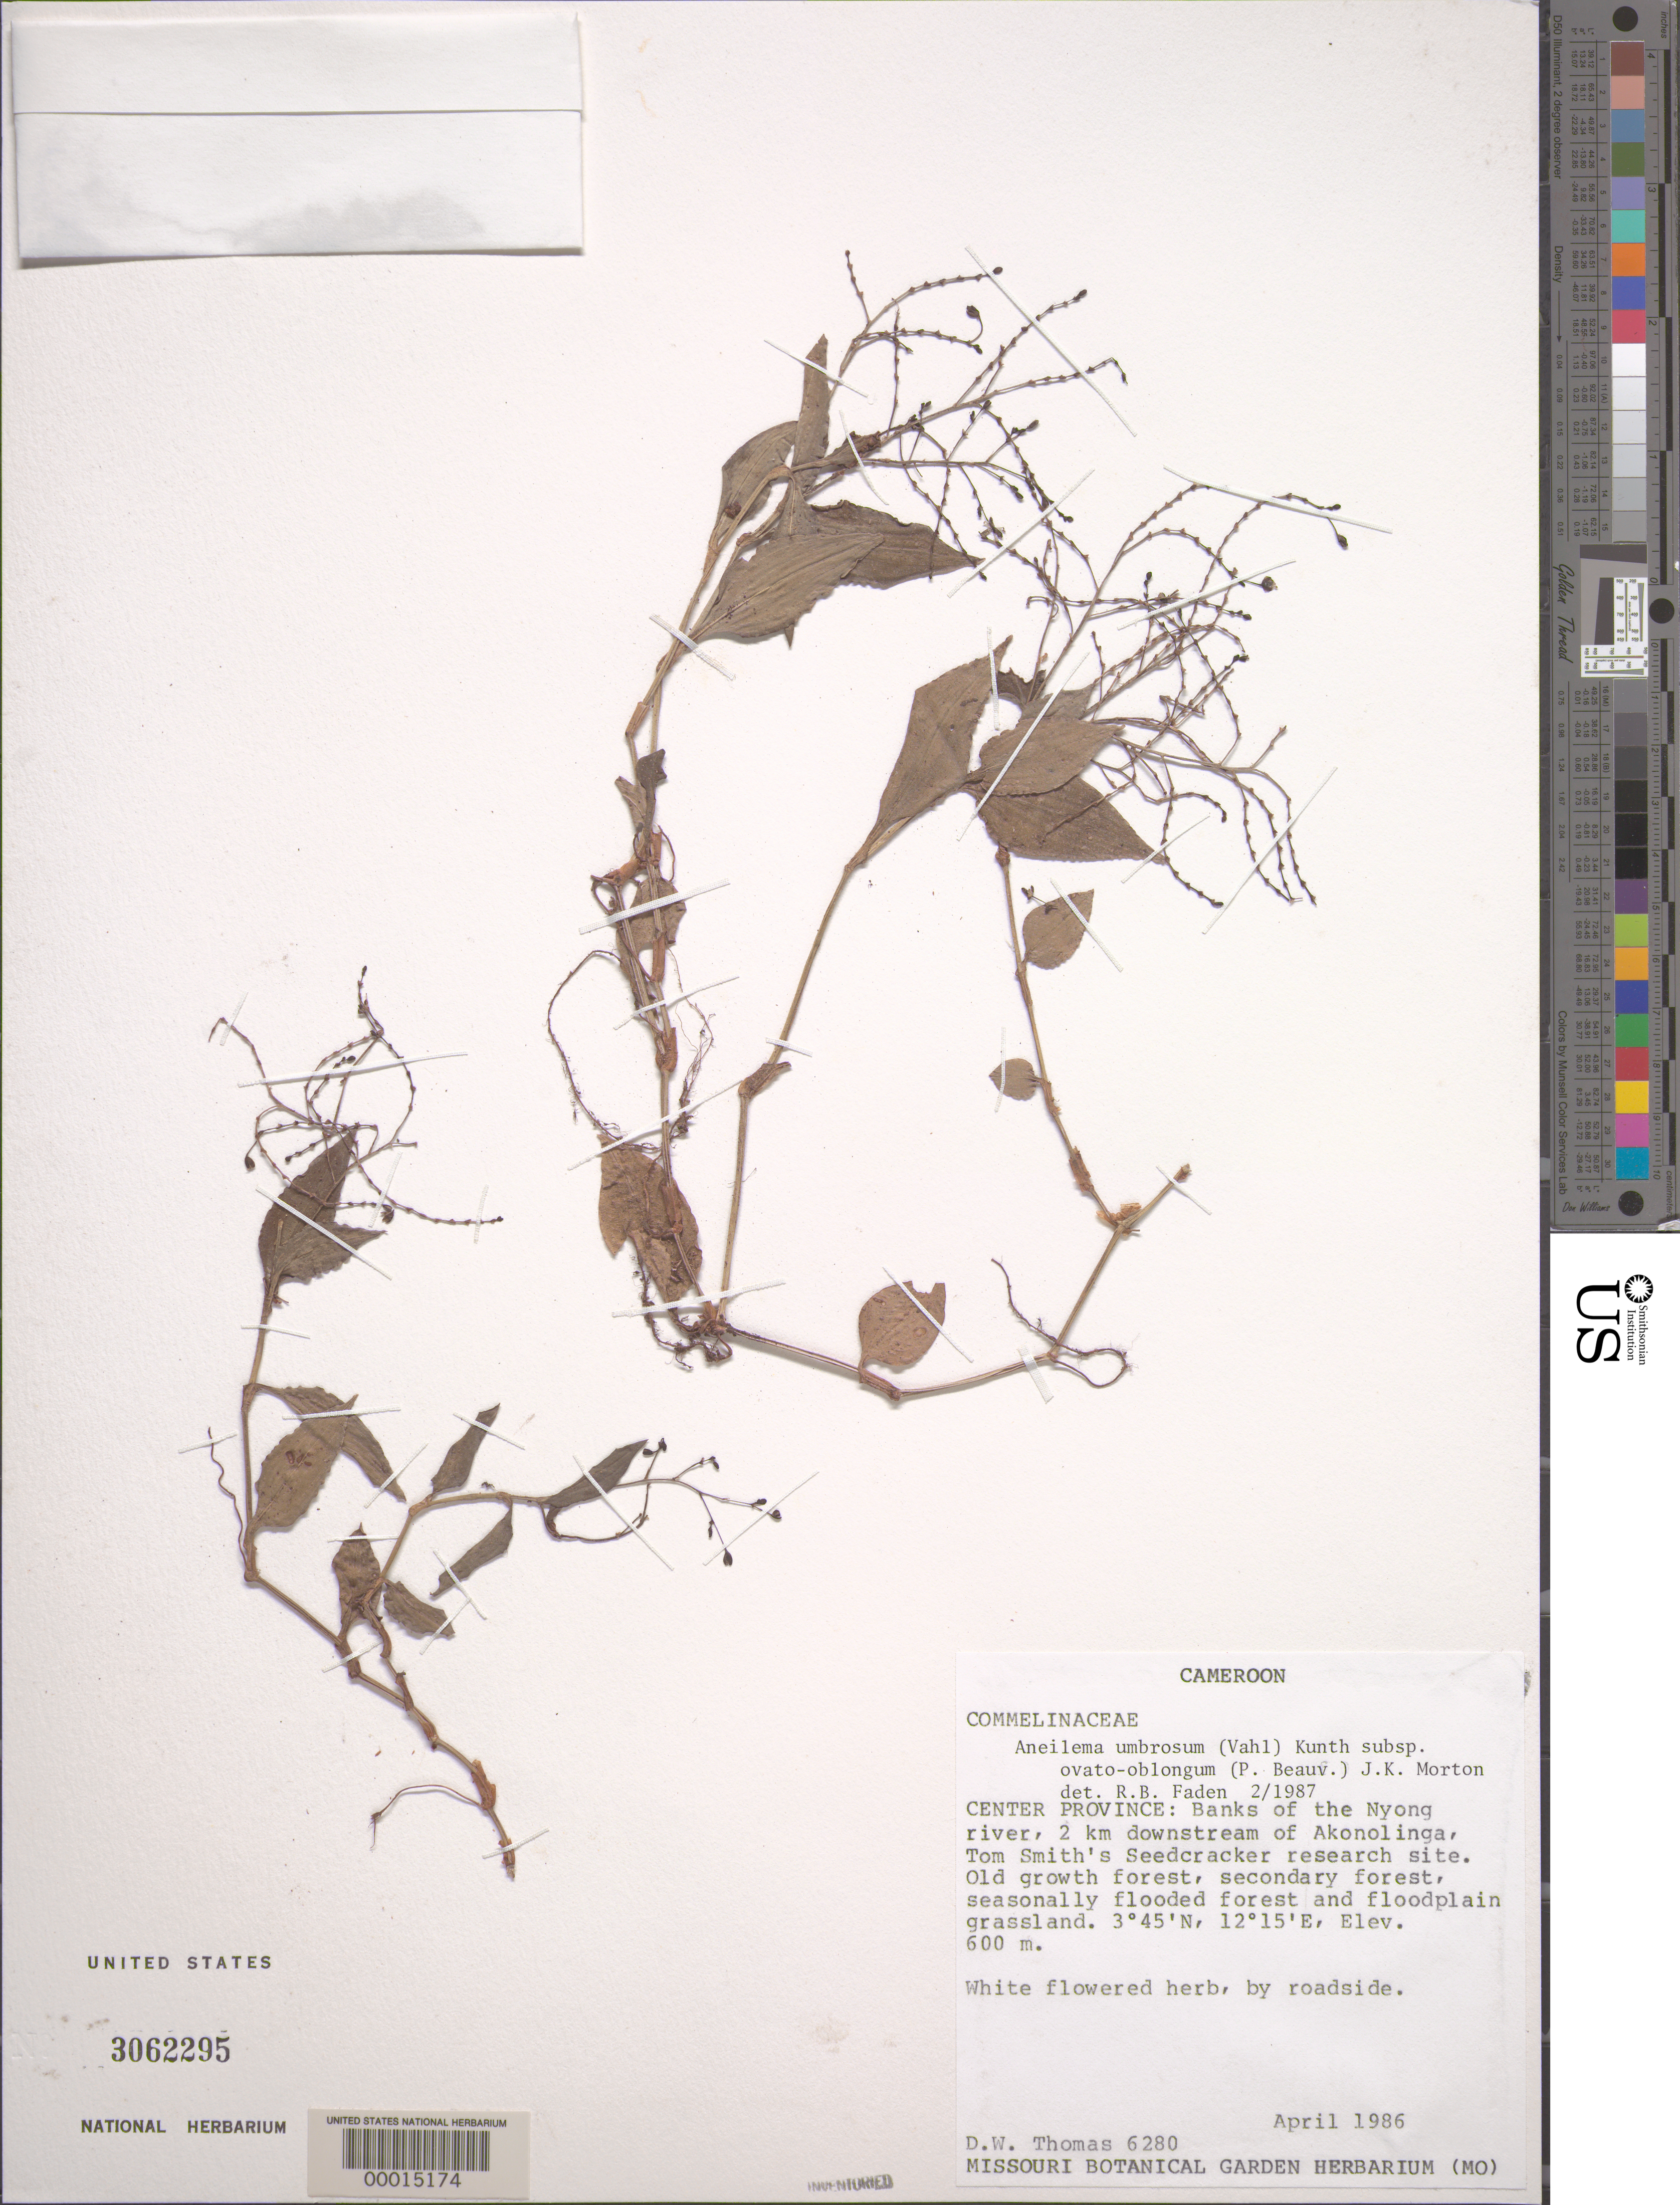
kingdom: Plantae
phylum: Tracheophyta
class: Liliopsida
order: Commelinales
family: Commelinaceae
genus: Aneilema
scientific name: Aneilema umbrosum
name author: (Vahl) Kunth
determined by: Faden, Robert B., (US), Smithsonian Institution - National Museum of Natural History (UNITED STATES)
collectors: D. W. Thomas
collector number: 6280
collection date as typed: Apr 1986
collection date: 1986-04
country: Cameroon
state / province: Centre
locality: Nyong river, 2 km downstream of Akonolinga, Tom Smith's Seedcracker research site.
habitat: Seasonally inundated forest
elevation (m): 600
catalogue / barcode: US 3062295